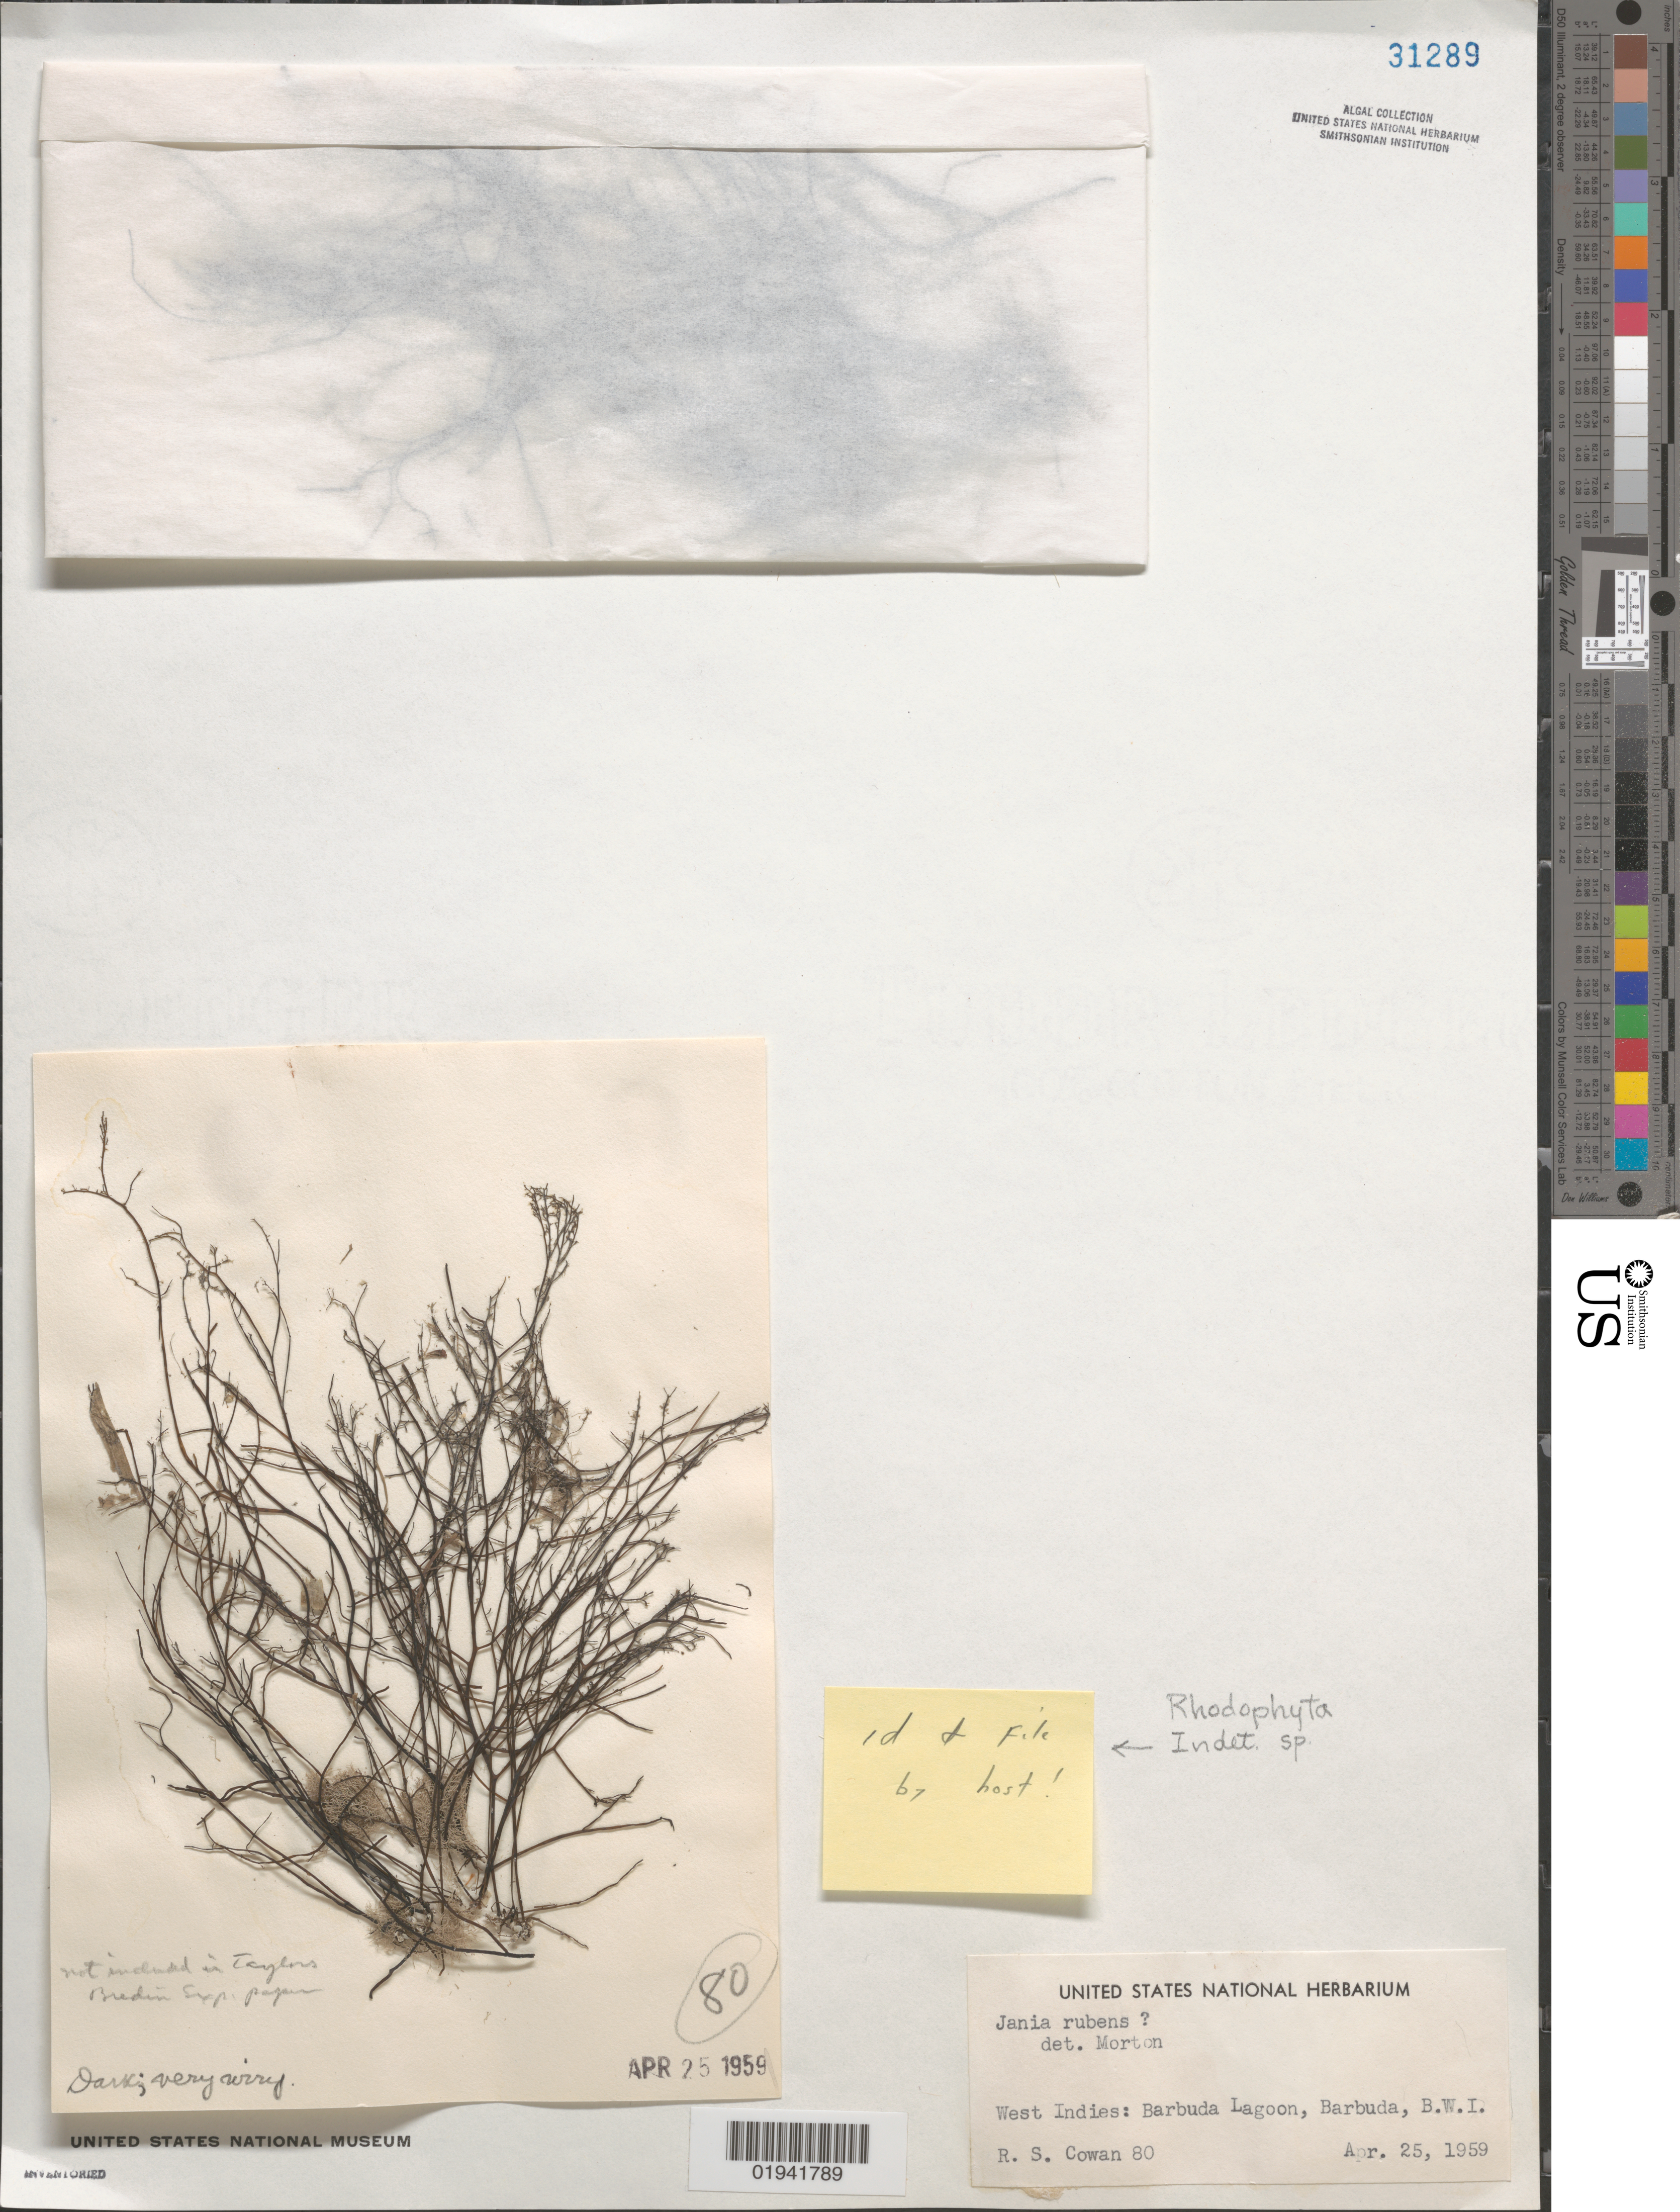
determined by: Morton, C. V.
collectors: R. S. Cowan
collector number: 80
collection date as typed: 25 Apr 1959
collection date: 1959-04-25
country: Antigua and Barbuda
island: Barbuda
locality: Barbuda Lagoon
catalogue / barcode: US 31289